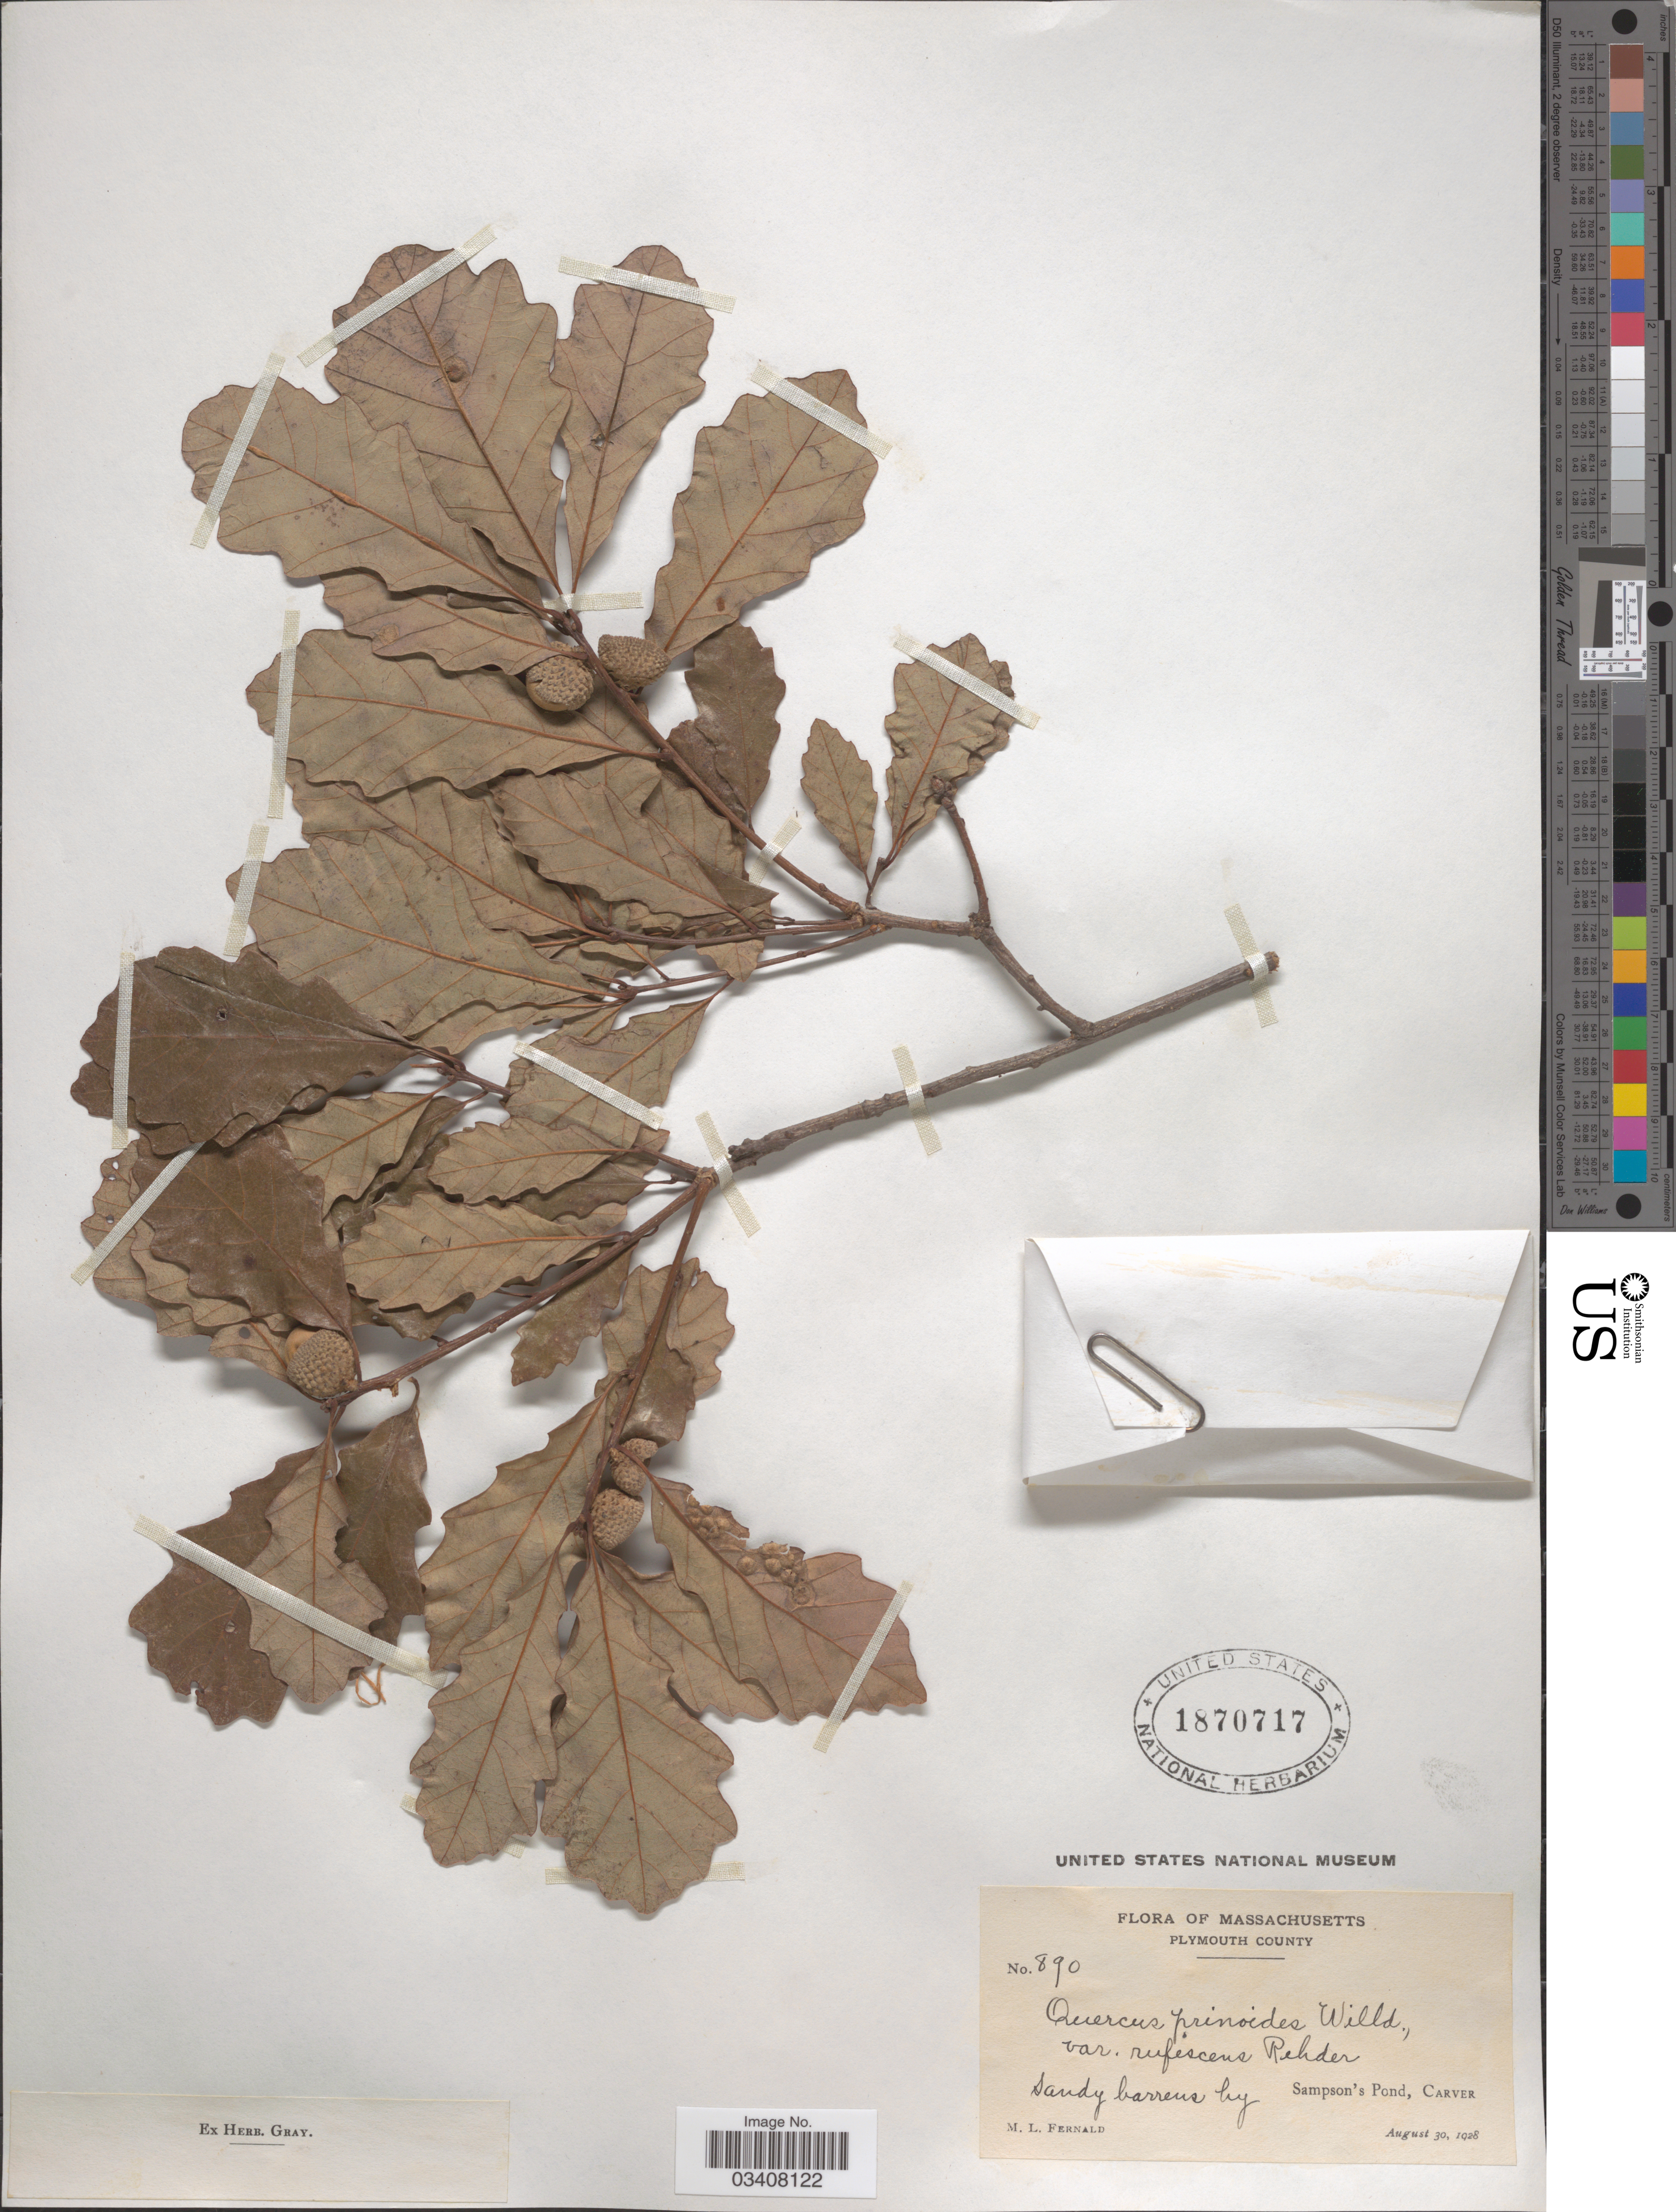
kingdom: Plantae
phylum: Tracheophyta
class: Magnoliopsida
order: Fagales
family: Fagaceae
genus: Quercus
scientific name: Quercus prinoides var. rufescens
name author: Rehder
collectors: M. L. Fernald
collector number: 890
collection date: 1928-08-30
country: United States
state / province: Massachusetts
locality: Plymouth County. Sampson's Pond, Carver.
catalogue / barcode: US 1870717